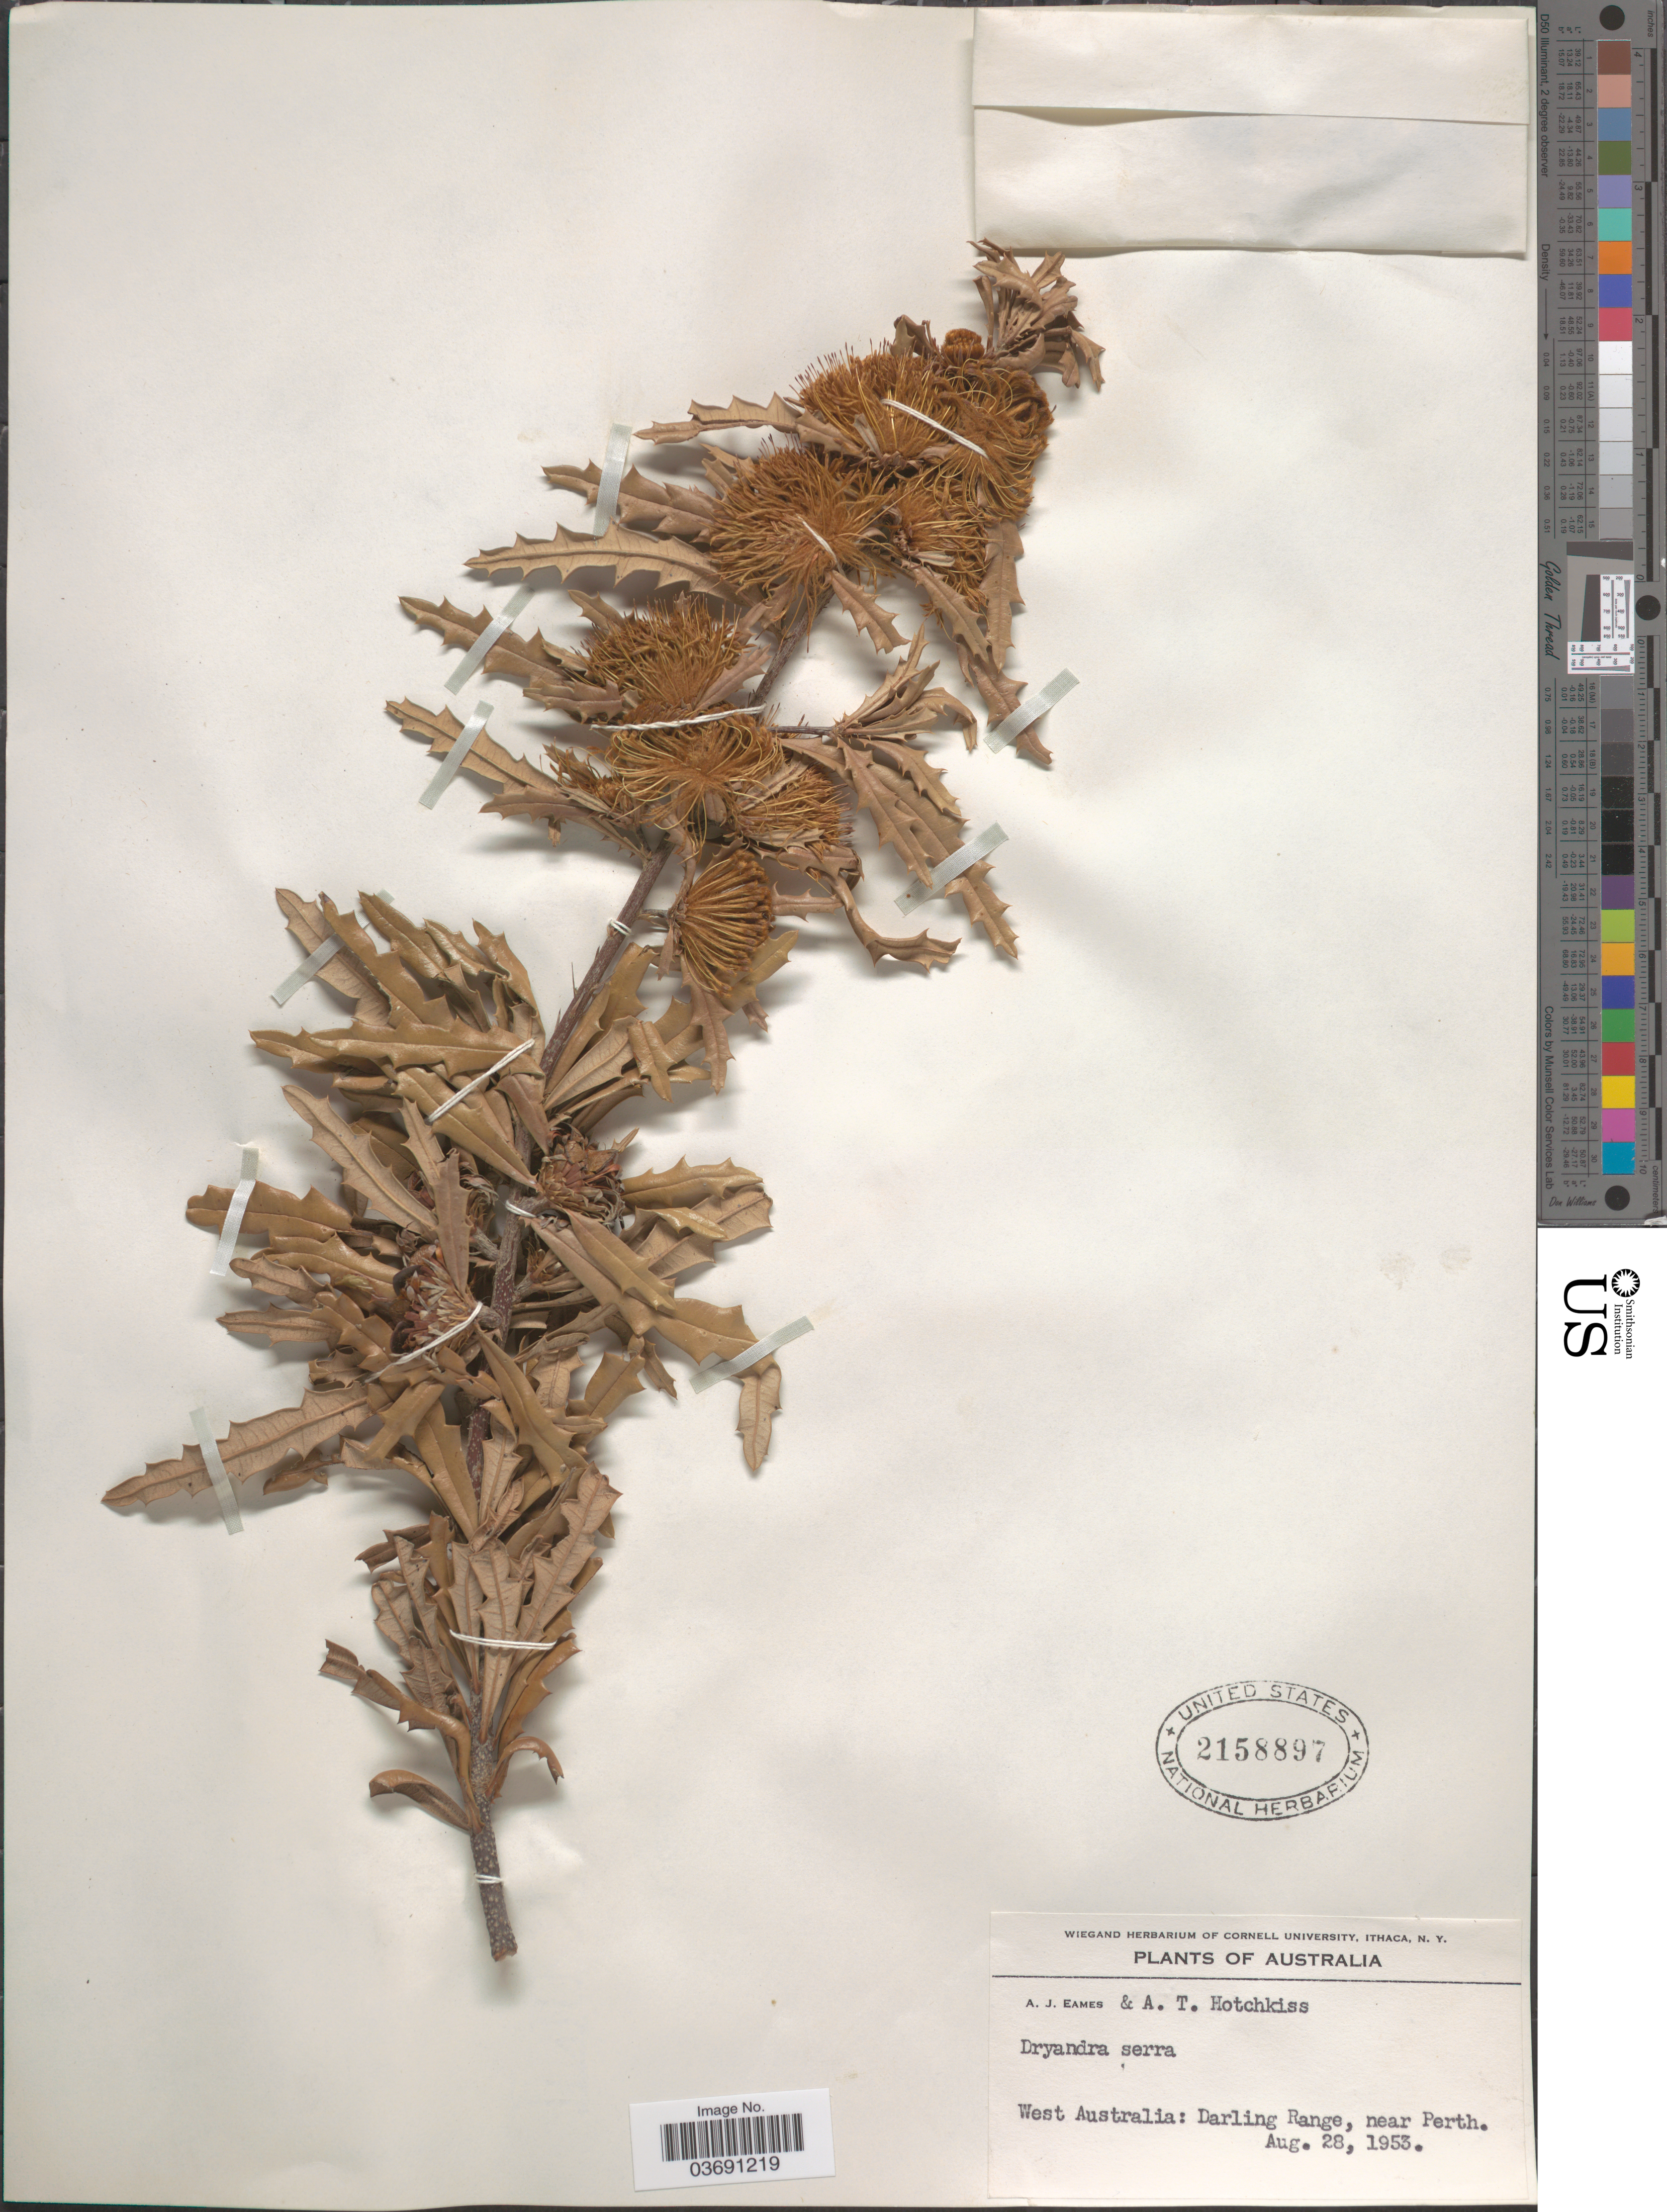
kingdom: Plantae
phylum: Tracheophyta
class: Magnoliopsida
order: Proteales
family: Proteaceae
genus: Dryandra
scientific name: Dryandra serra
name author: R. Br.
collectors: A. J. Eames & A. Hotchkiss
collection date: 1953-08-28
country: Australia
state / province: Western Australia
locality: West Australia: Darling Range, near Perth.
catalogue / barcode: US 2158897